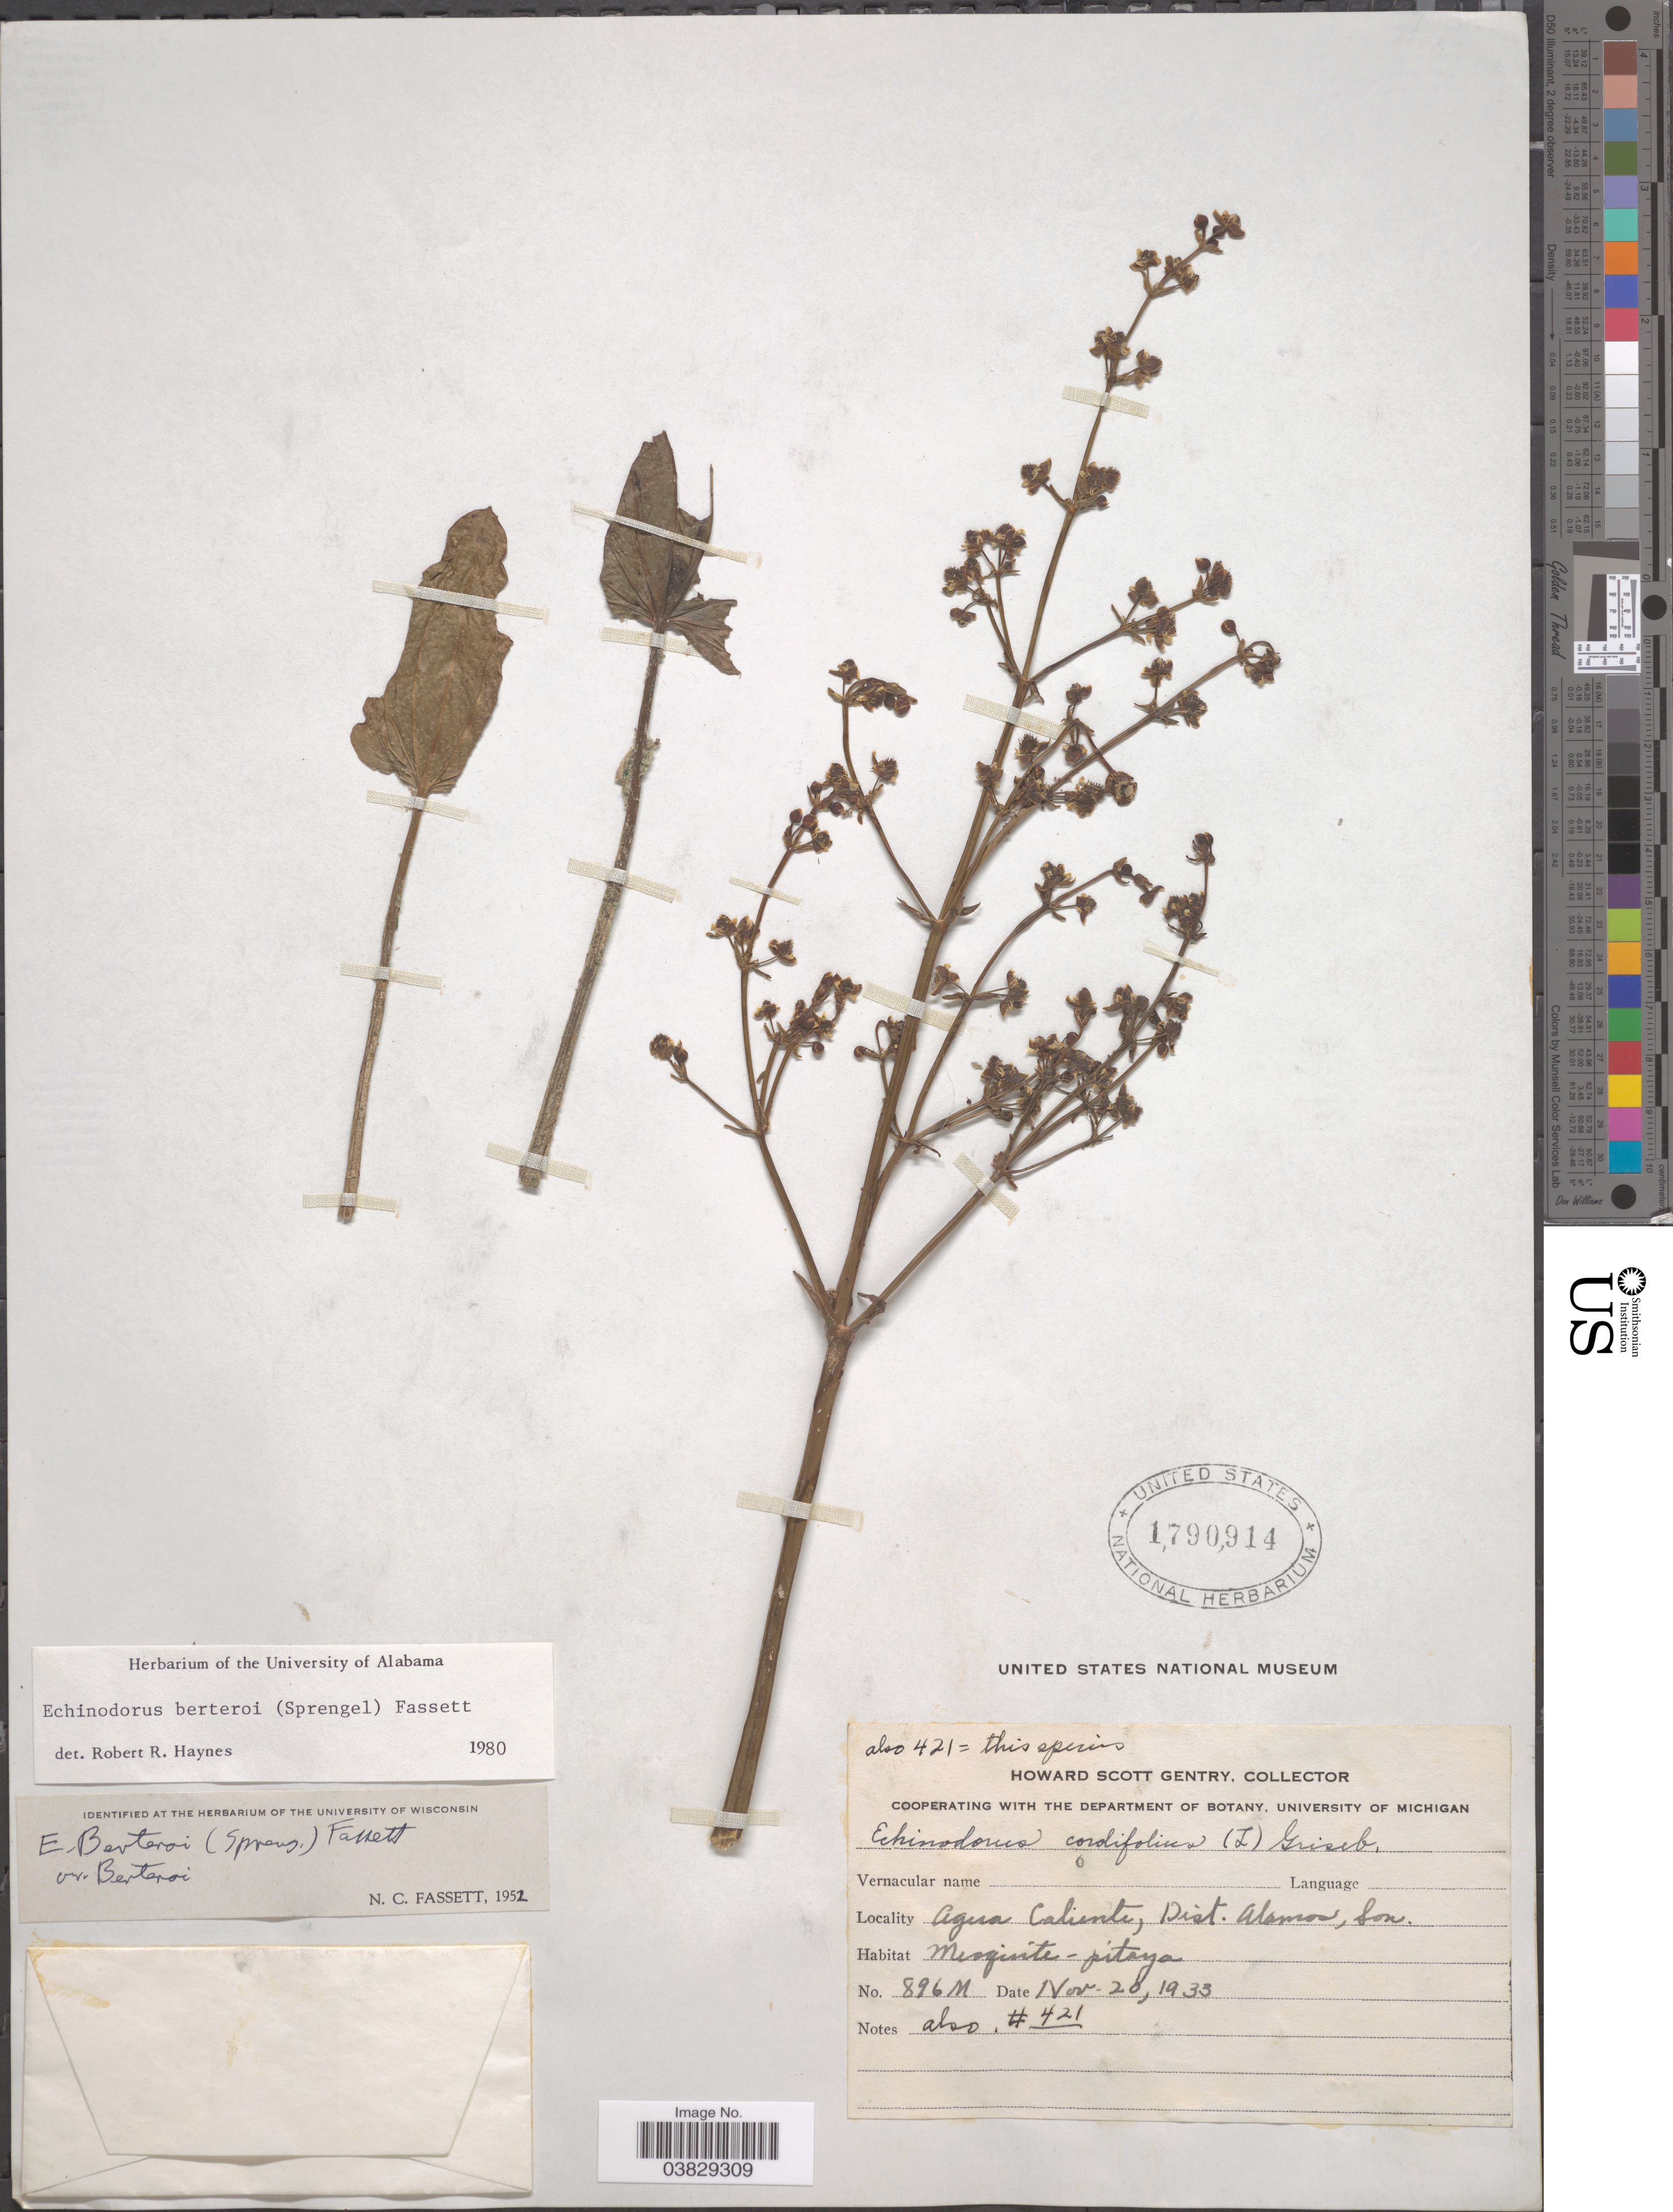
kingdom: Plantae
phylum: Tracheophyta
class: Liliopsida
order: Alismatales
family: Alismataceae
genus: Echinodorus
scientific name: Echinodorus berteroi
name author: (Spreng.) Fassett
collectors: H. S. Gentry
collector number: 896M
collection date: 1933-11-28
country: Mexico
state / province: Sonora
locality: Agua Caliente, Dist. Alamos.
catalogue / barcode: US 1790914